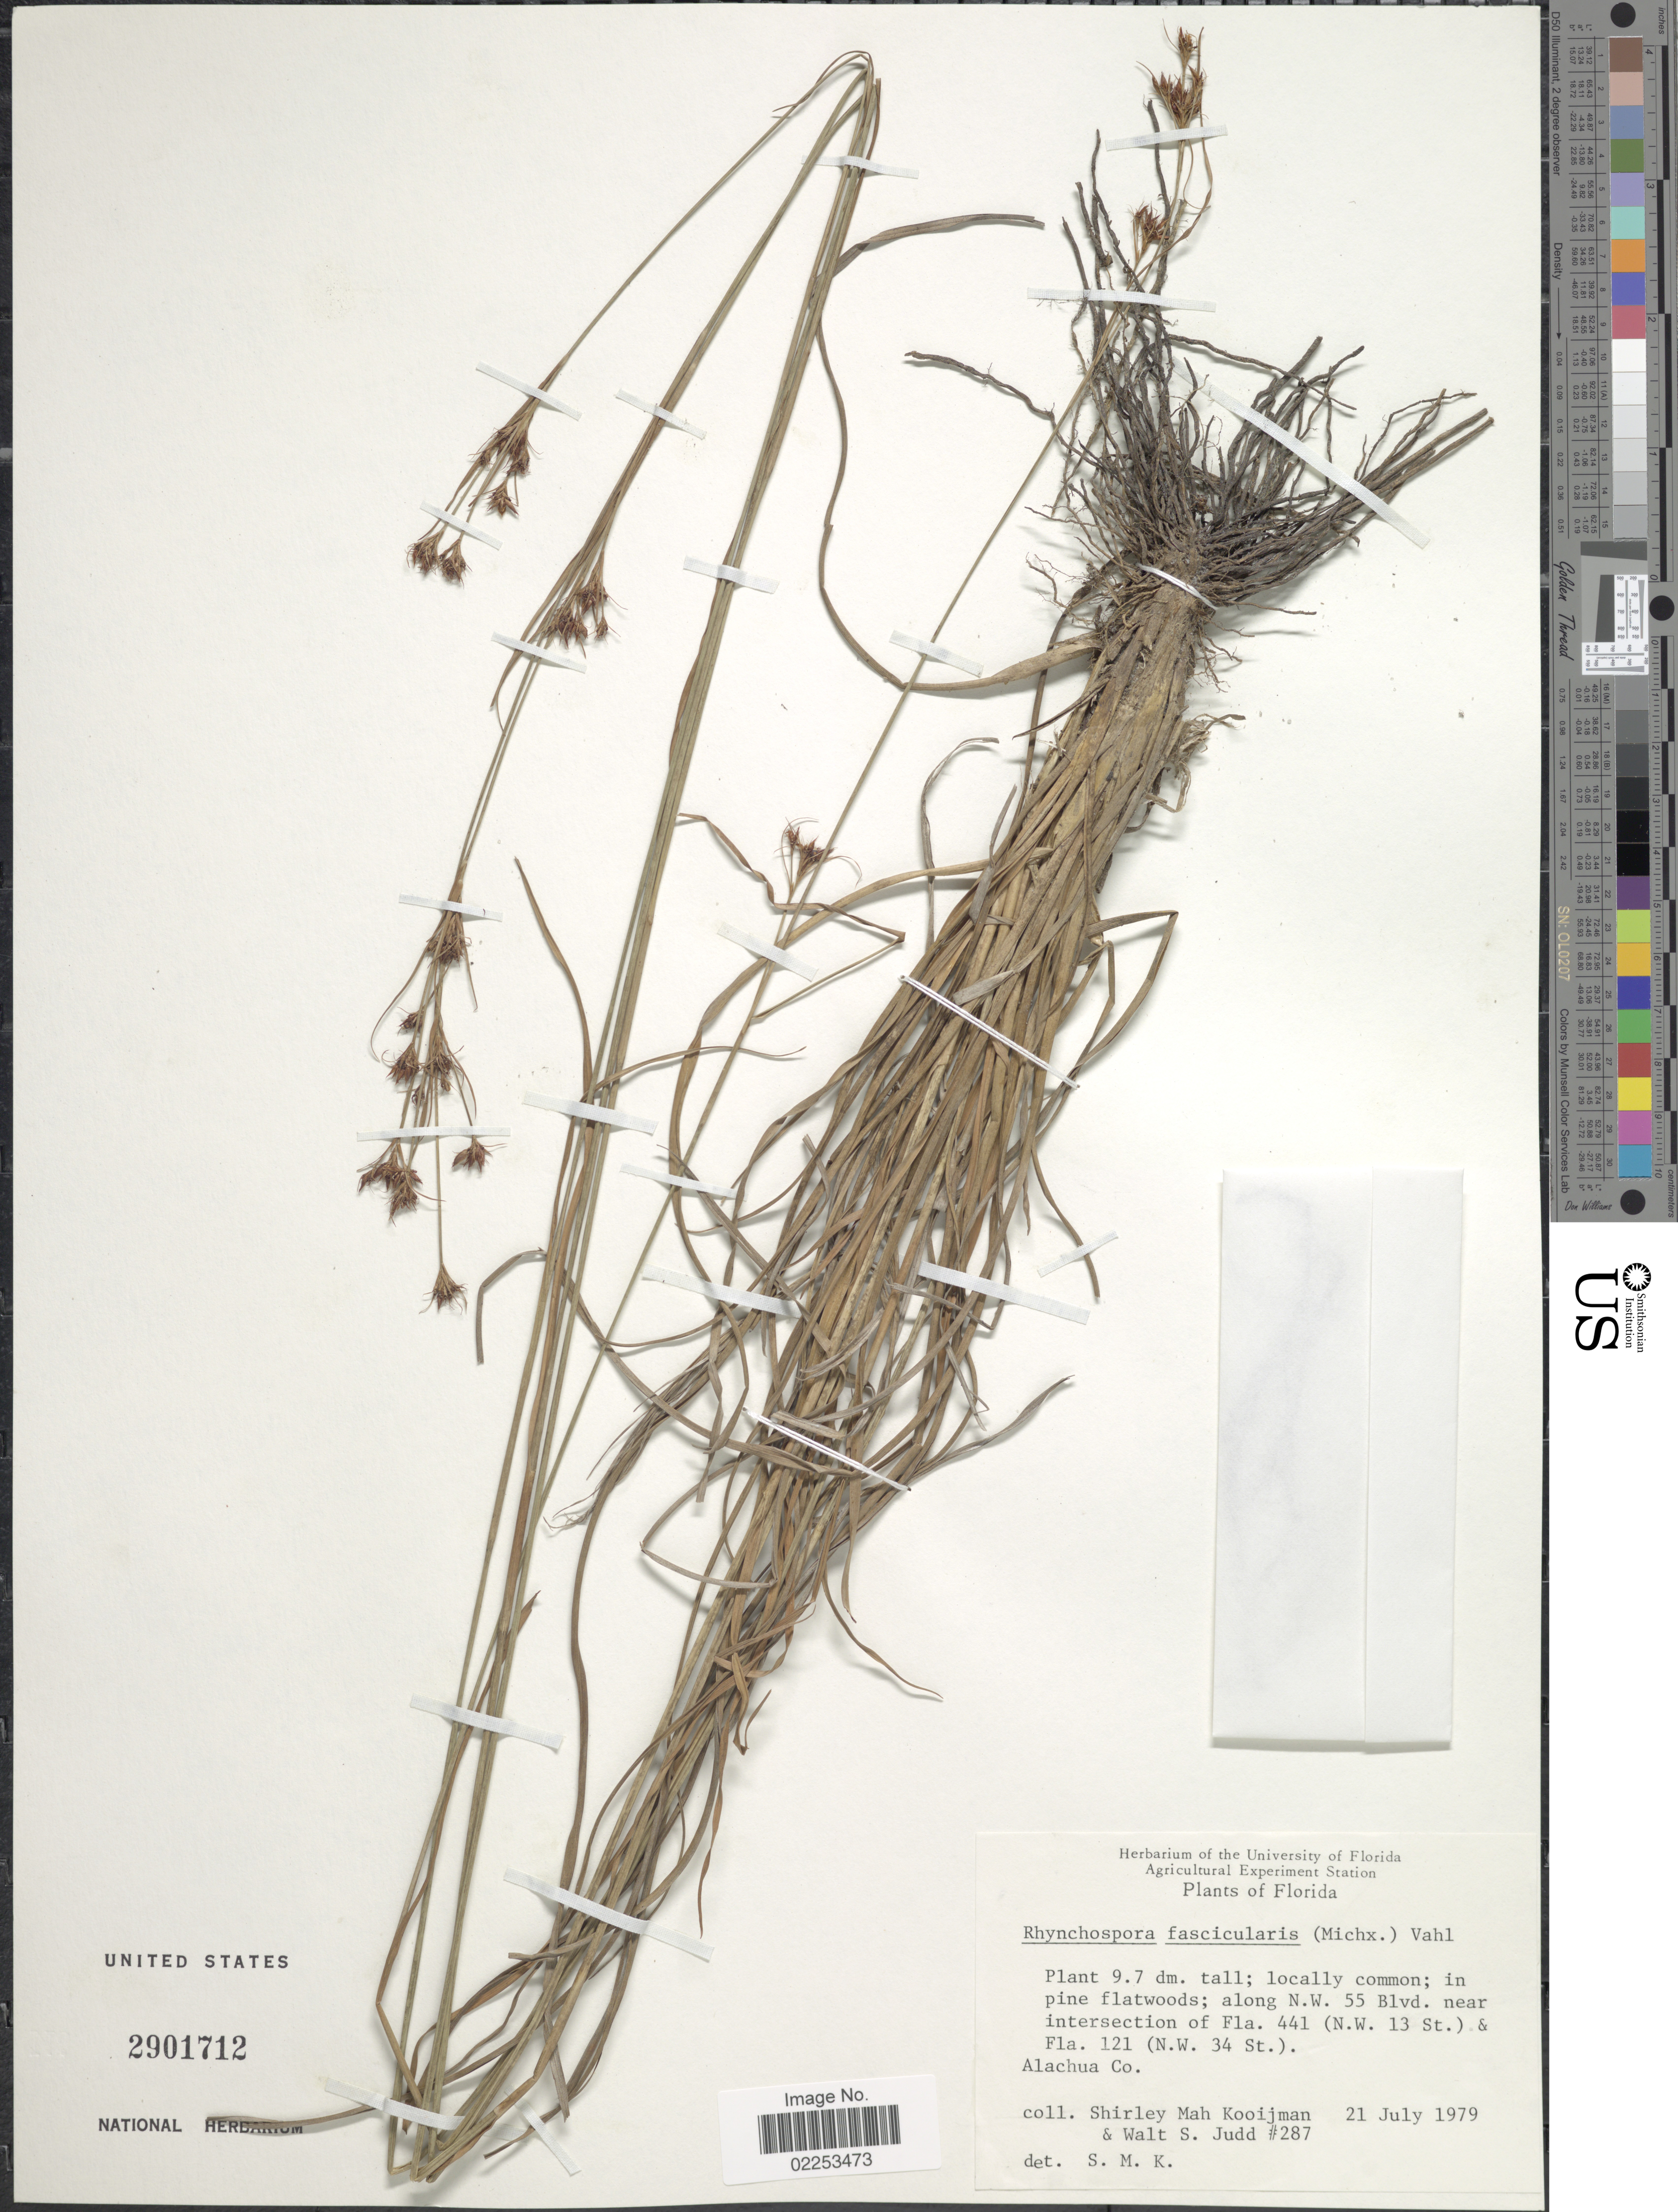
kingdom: Plantae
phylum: Tracheophyta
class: Liliopsida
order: Poales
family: Cyperaceae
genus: Rhynchospora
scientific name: Rhynchospora fascicularis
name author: (Michx.) Vahl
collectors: S. Kooijman & W. S. Judd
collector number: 287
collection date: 1979-07-21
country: United States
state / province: Florida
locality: In pine flatwoods; along N.W. 55 Blvd. near intersection of Fla. 441 (N.W. 13 St.) & Fla 121 (N.W. 34 St.) Alachua Co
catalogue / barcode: US 2901712